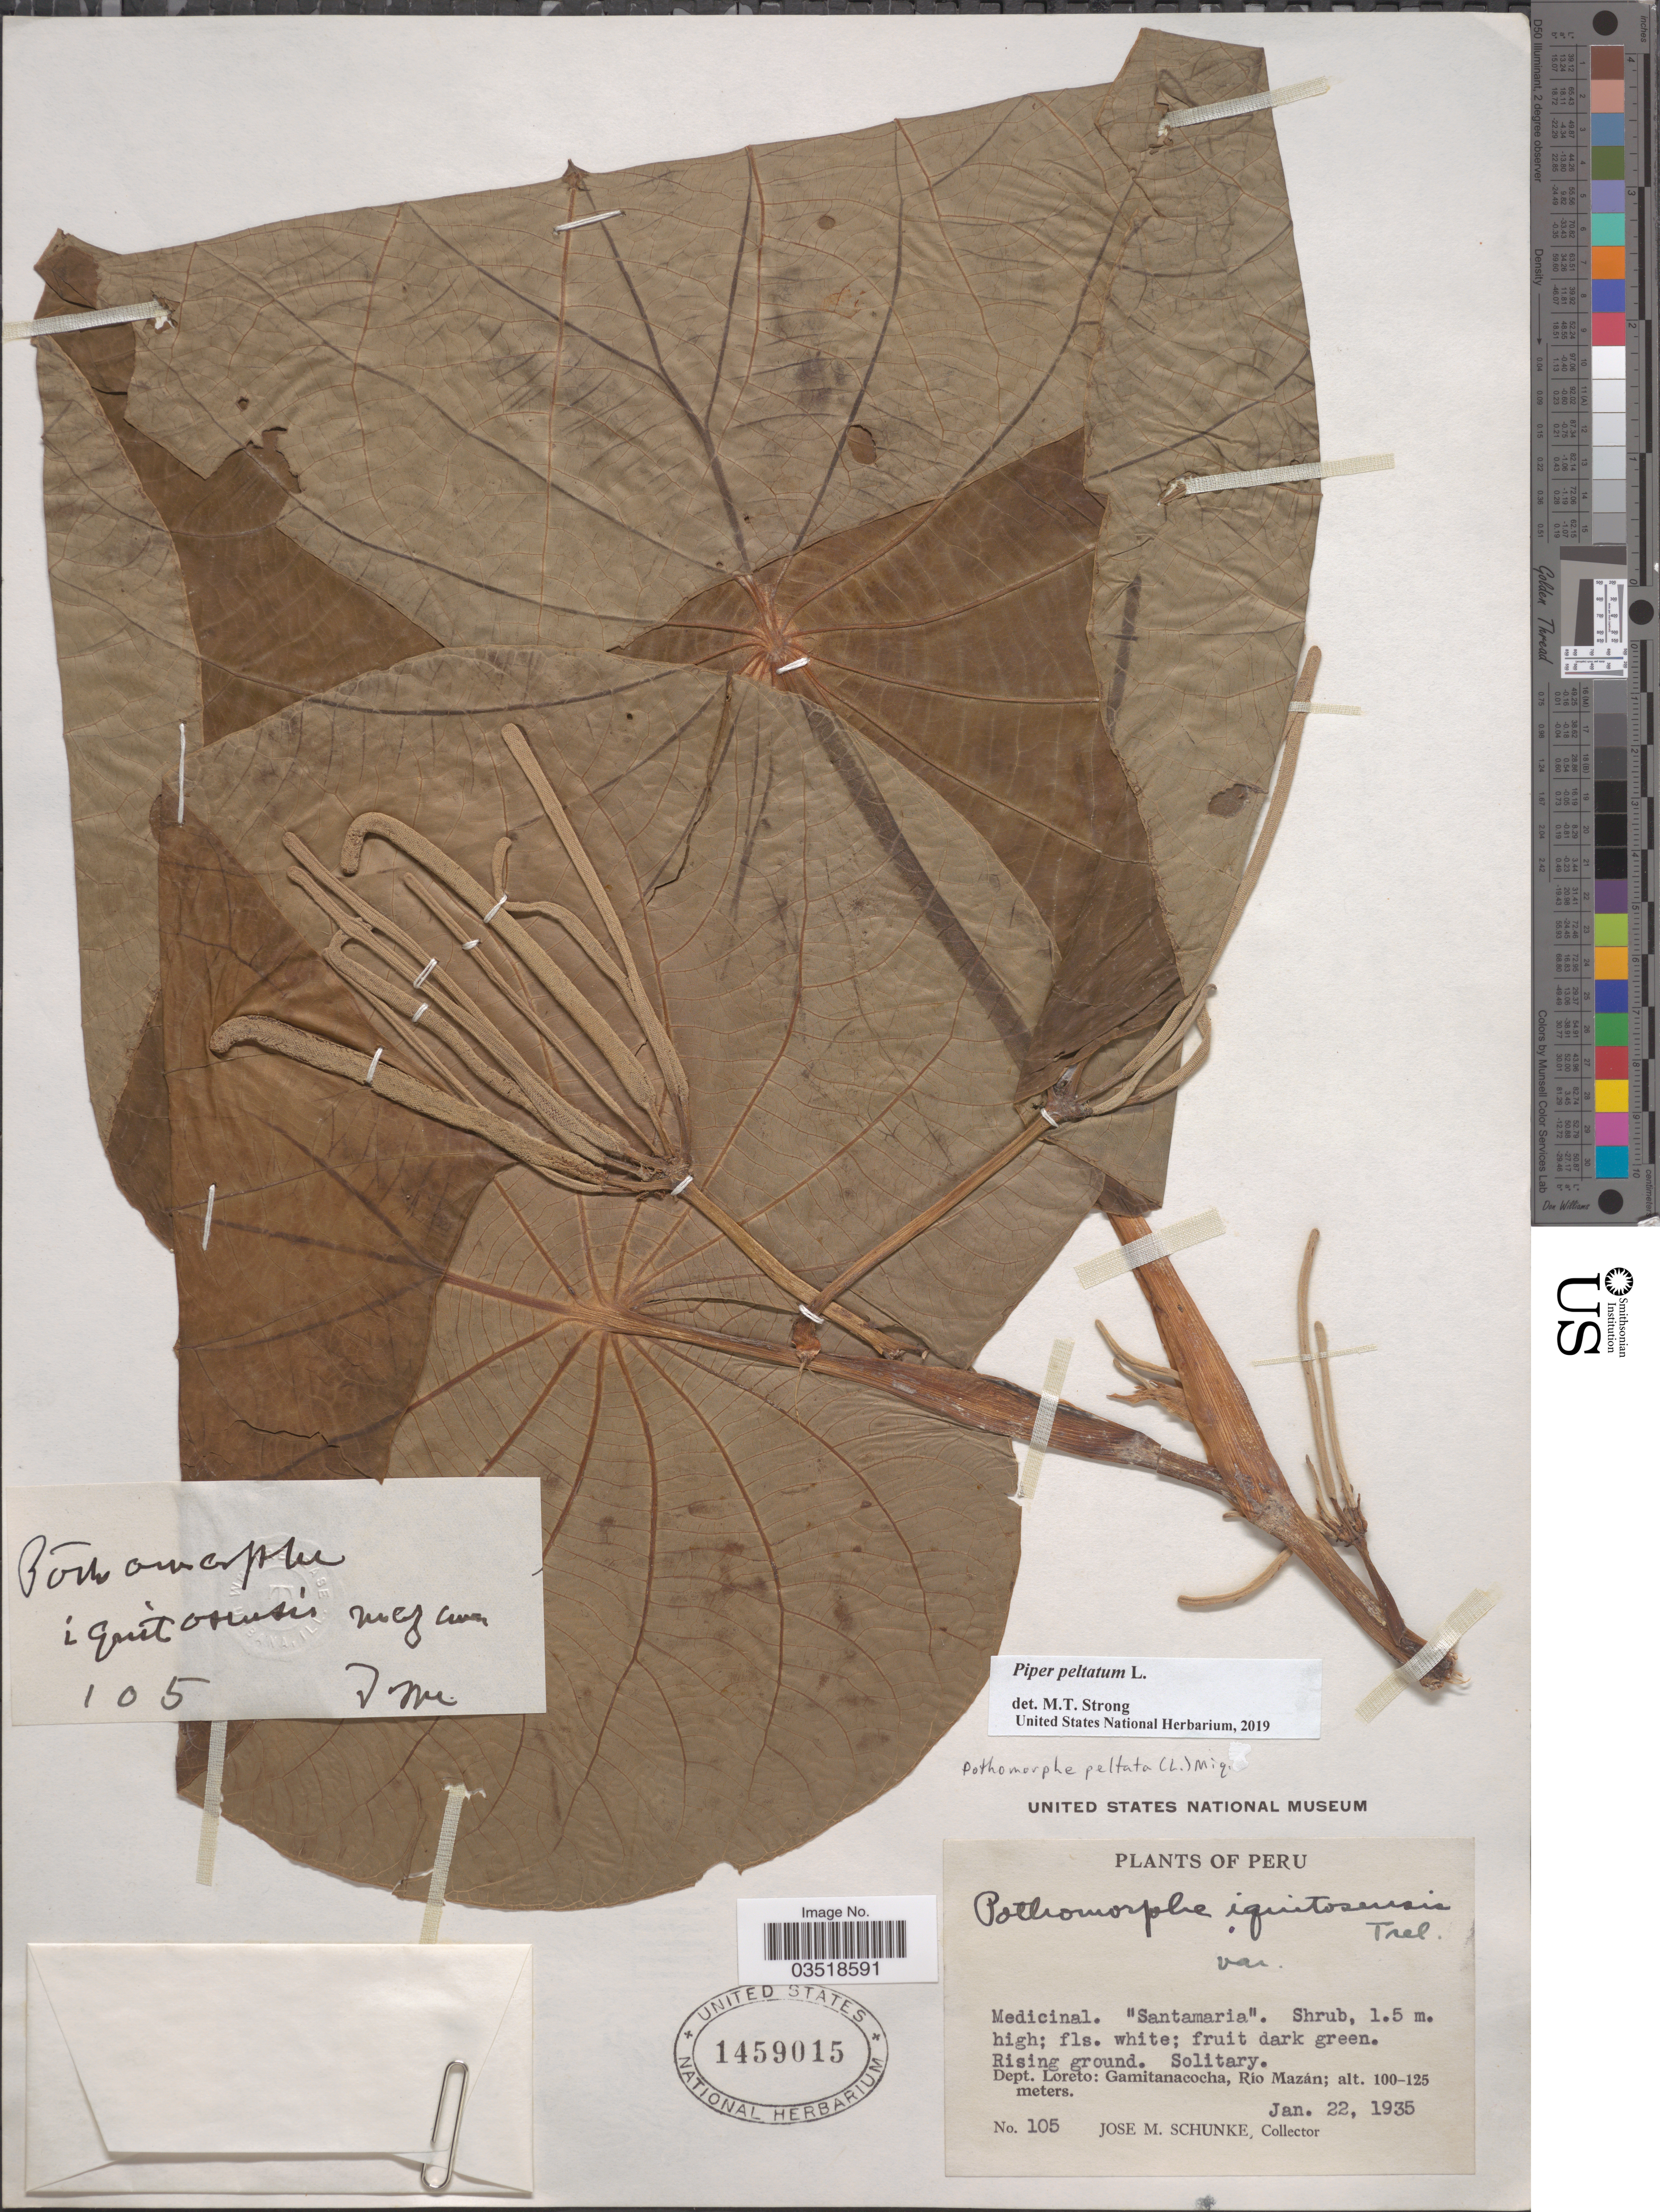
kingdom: Plantae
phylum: Tracheophyta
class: Magnoliopsida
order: Piperales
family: Piperaceae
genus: Piper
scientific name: Piper peltatum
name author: L.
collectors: J. M. Schunke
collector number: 105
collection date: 1935-01-22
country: Peru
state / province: Loreto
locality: Dept. Loreto: Gamitanacocha, Río Mazán.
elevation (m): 100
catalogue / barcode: US 1459015